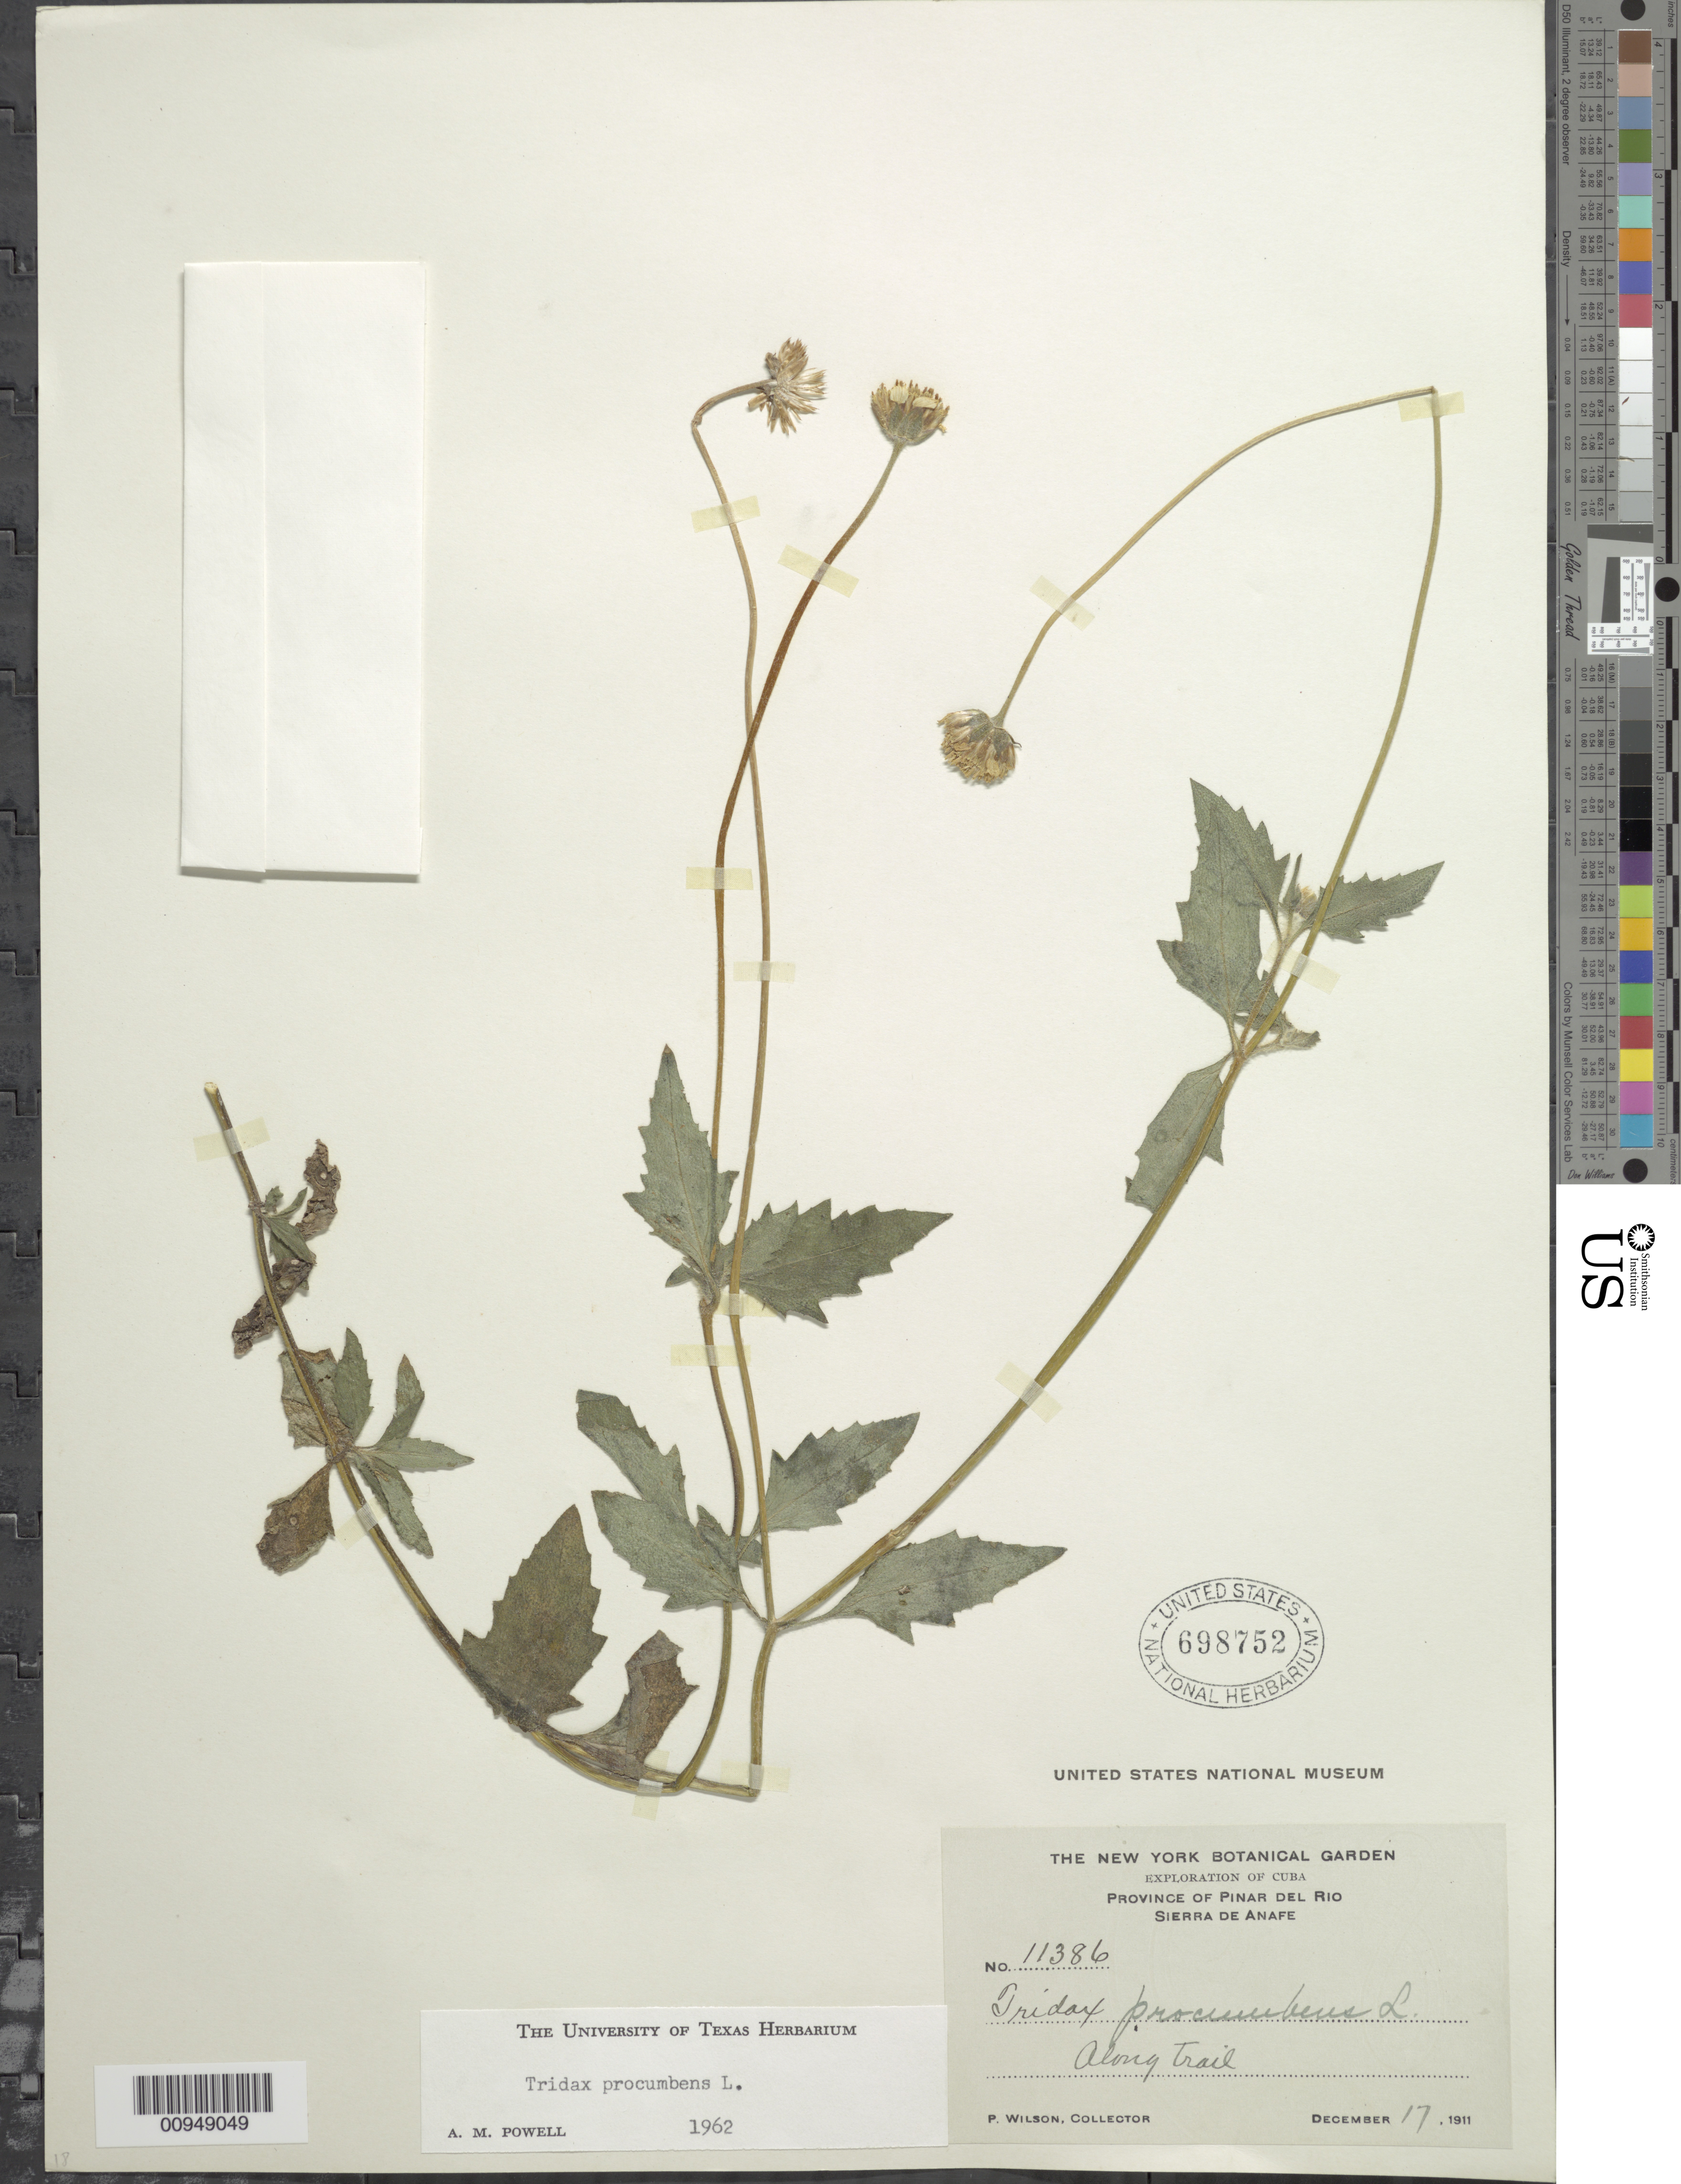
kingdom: Plantae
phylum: Tracheophyta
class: Magnoliopsida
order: Asterales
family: Asteraceae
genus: Tridax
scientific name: Tridax procumbens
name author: L.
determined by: Powell, A. M.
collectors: P. Wilson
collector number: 11386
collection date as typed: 17 Dec 1911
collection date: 1911-12-17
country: Cuba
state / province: Pinar del Rio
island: Cuba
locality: Sierra de Anafe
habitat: Along trail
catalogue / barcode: US 698752